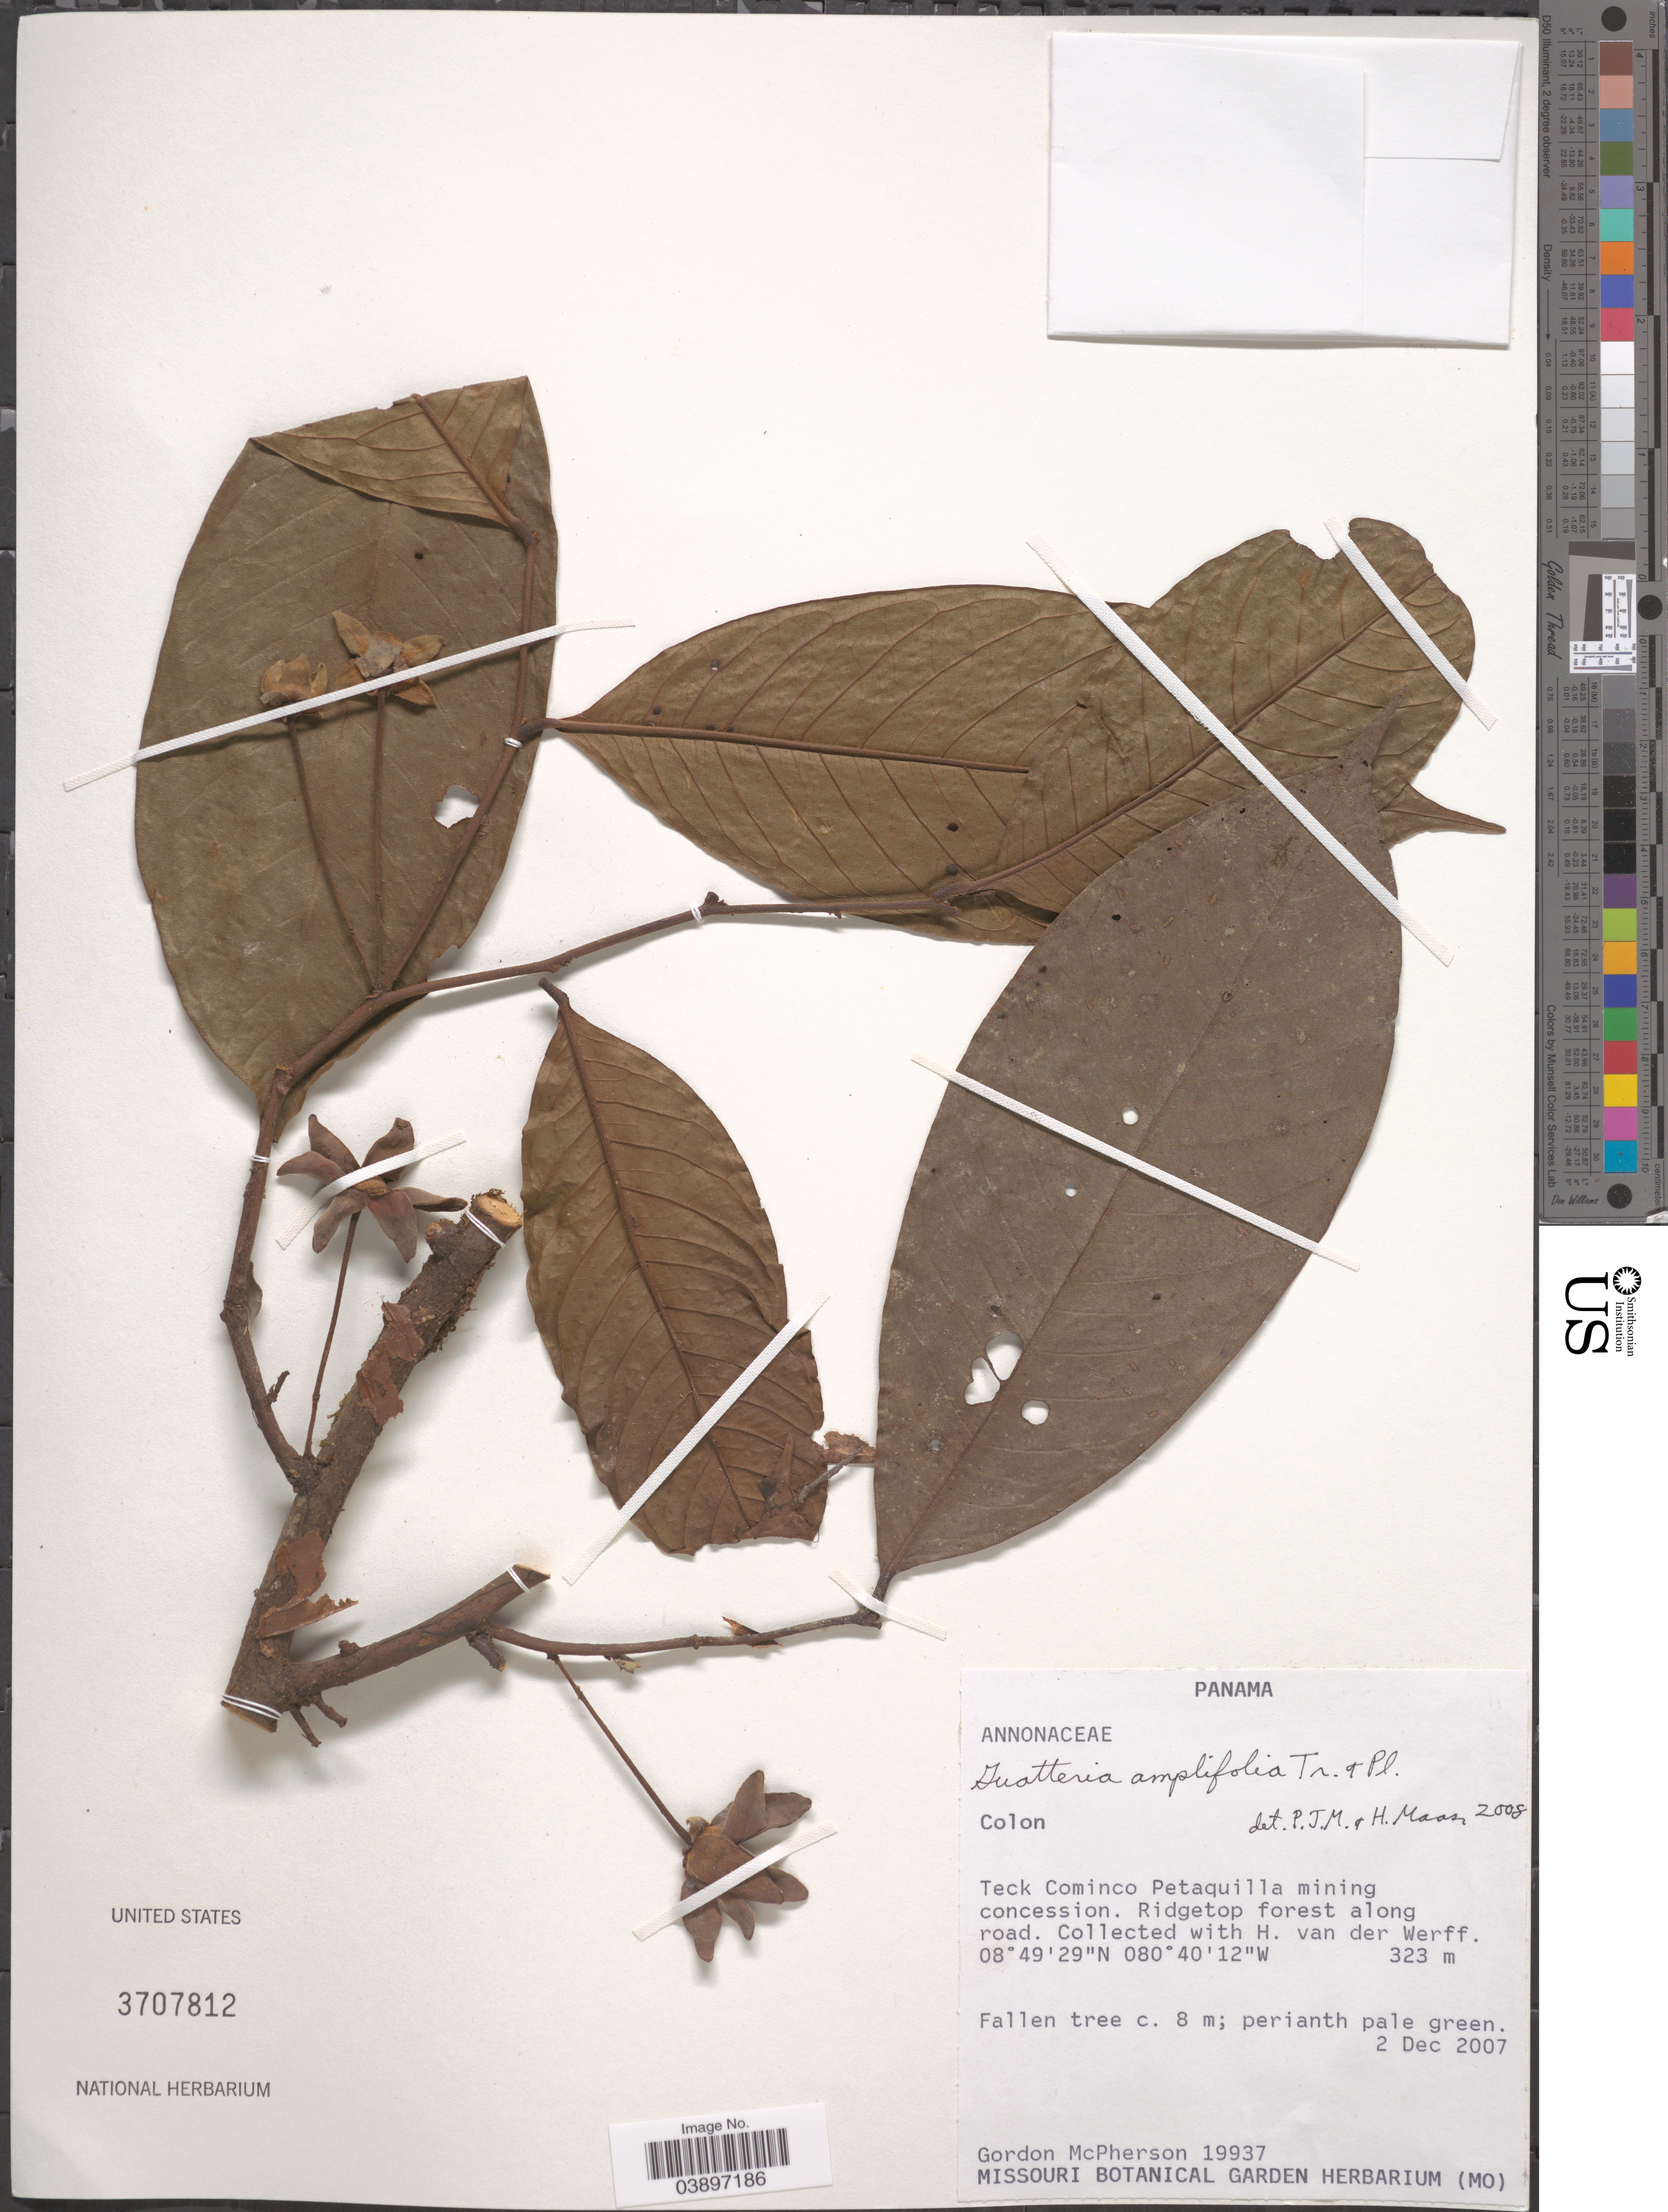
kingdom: Plantae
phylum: Tracheophyta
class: Magnoliopsida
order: Magnoliales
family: Annonaceae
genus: Guatteria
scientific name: Guatteria amplifolia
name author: Triana & Planch.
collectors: G. D. McPherson & H. van der Werff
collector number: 19937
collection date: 2007-12-02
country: Panama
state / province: Colón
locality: Teck Cominco Petaquilla mining concession. Ridgetop forest along road.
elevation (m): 323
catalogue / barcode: US 3707812